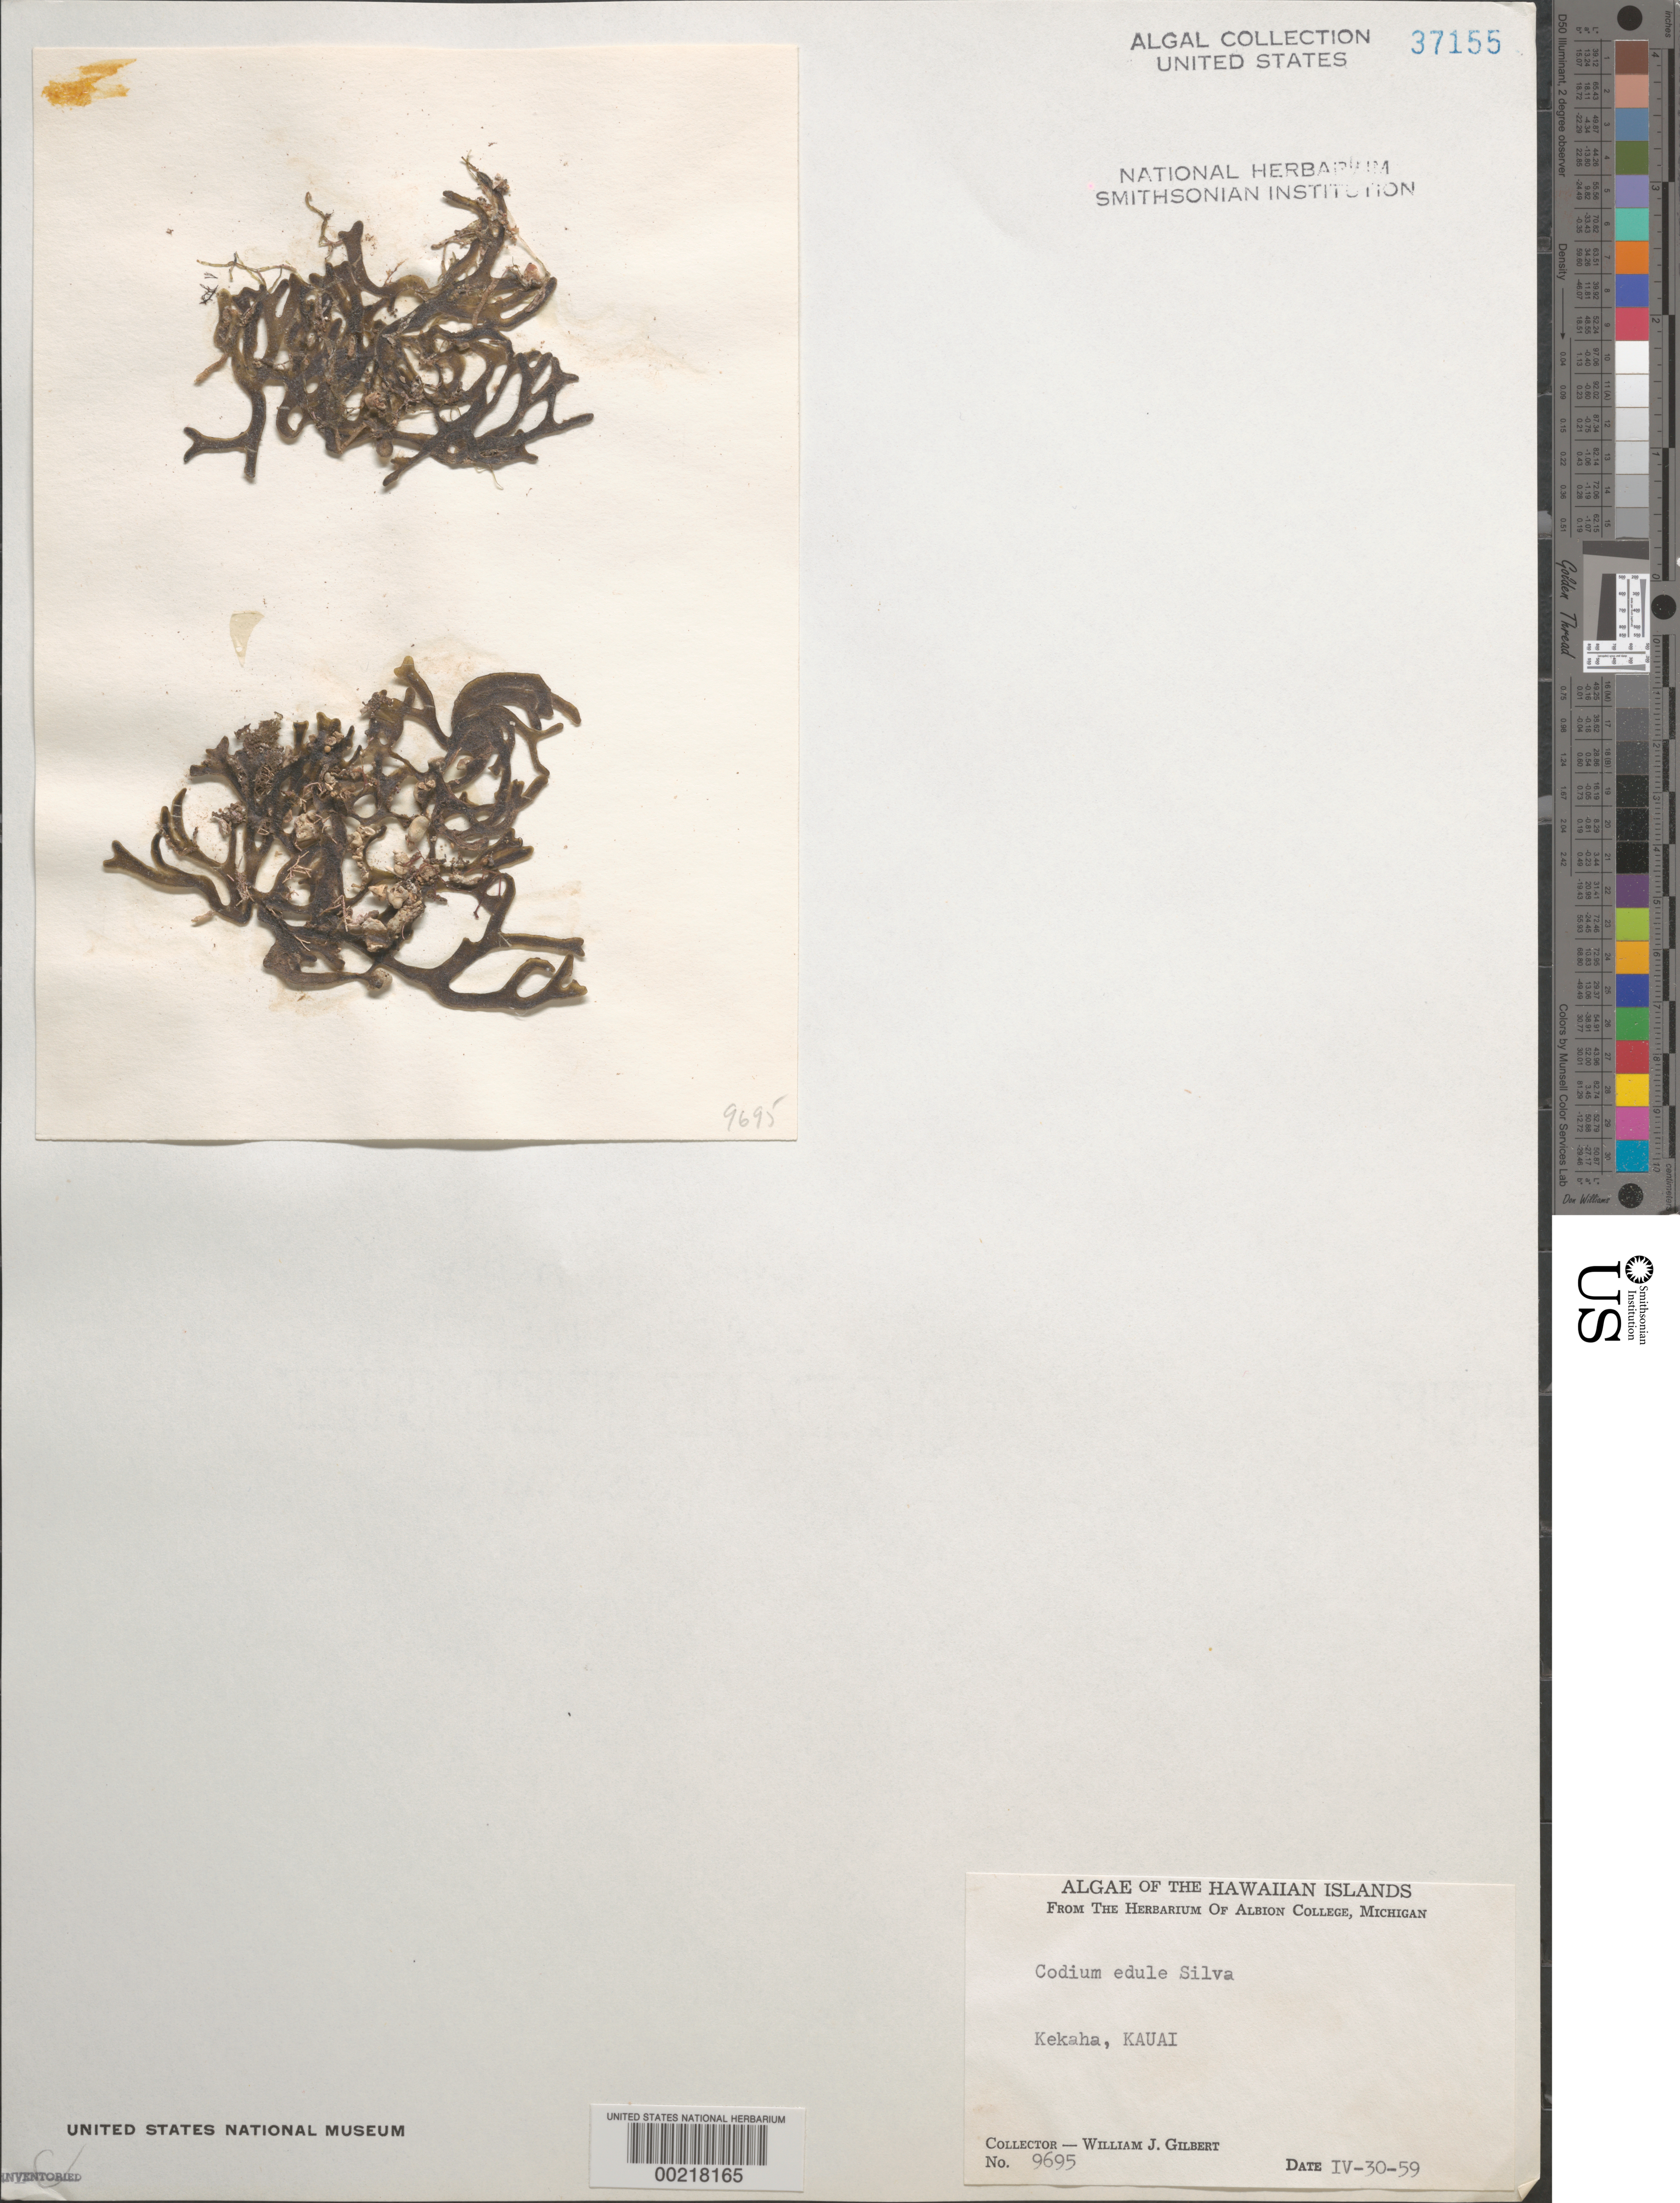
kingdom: Plantae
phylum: Chlorophyta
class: Ulvophyceae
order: Bryopsidales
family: Codiaceae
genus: Codium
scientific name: Codium edule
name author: P.C. Silva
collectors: W. J. Gilbert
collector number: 9695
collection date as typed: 30 Apr 1959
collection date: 1959-04-30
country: United States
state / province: Hawaii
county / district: Maui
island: Moloka'i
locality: Kekaha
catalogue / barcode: US 37155